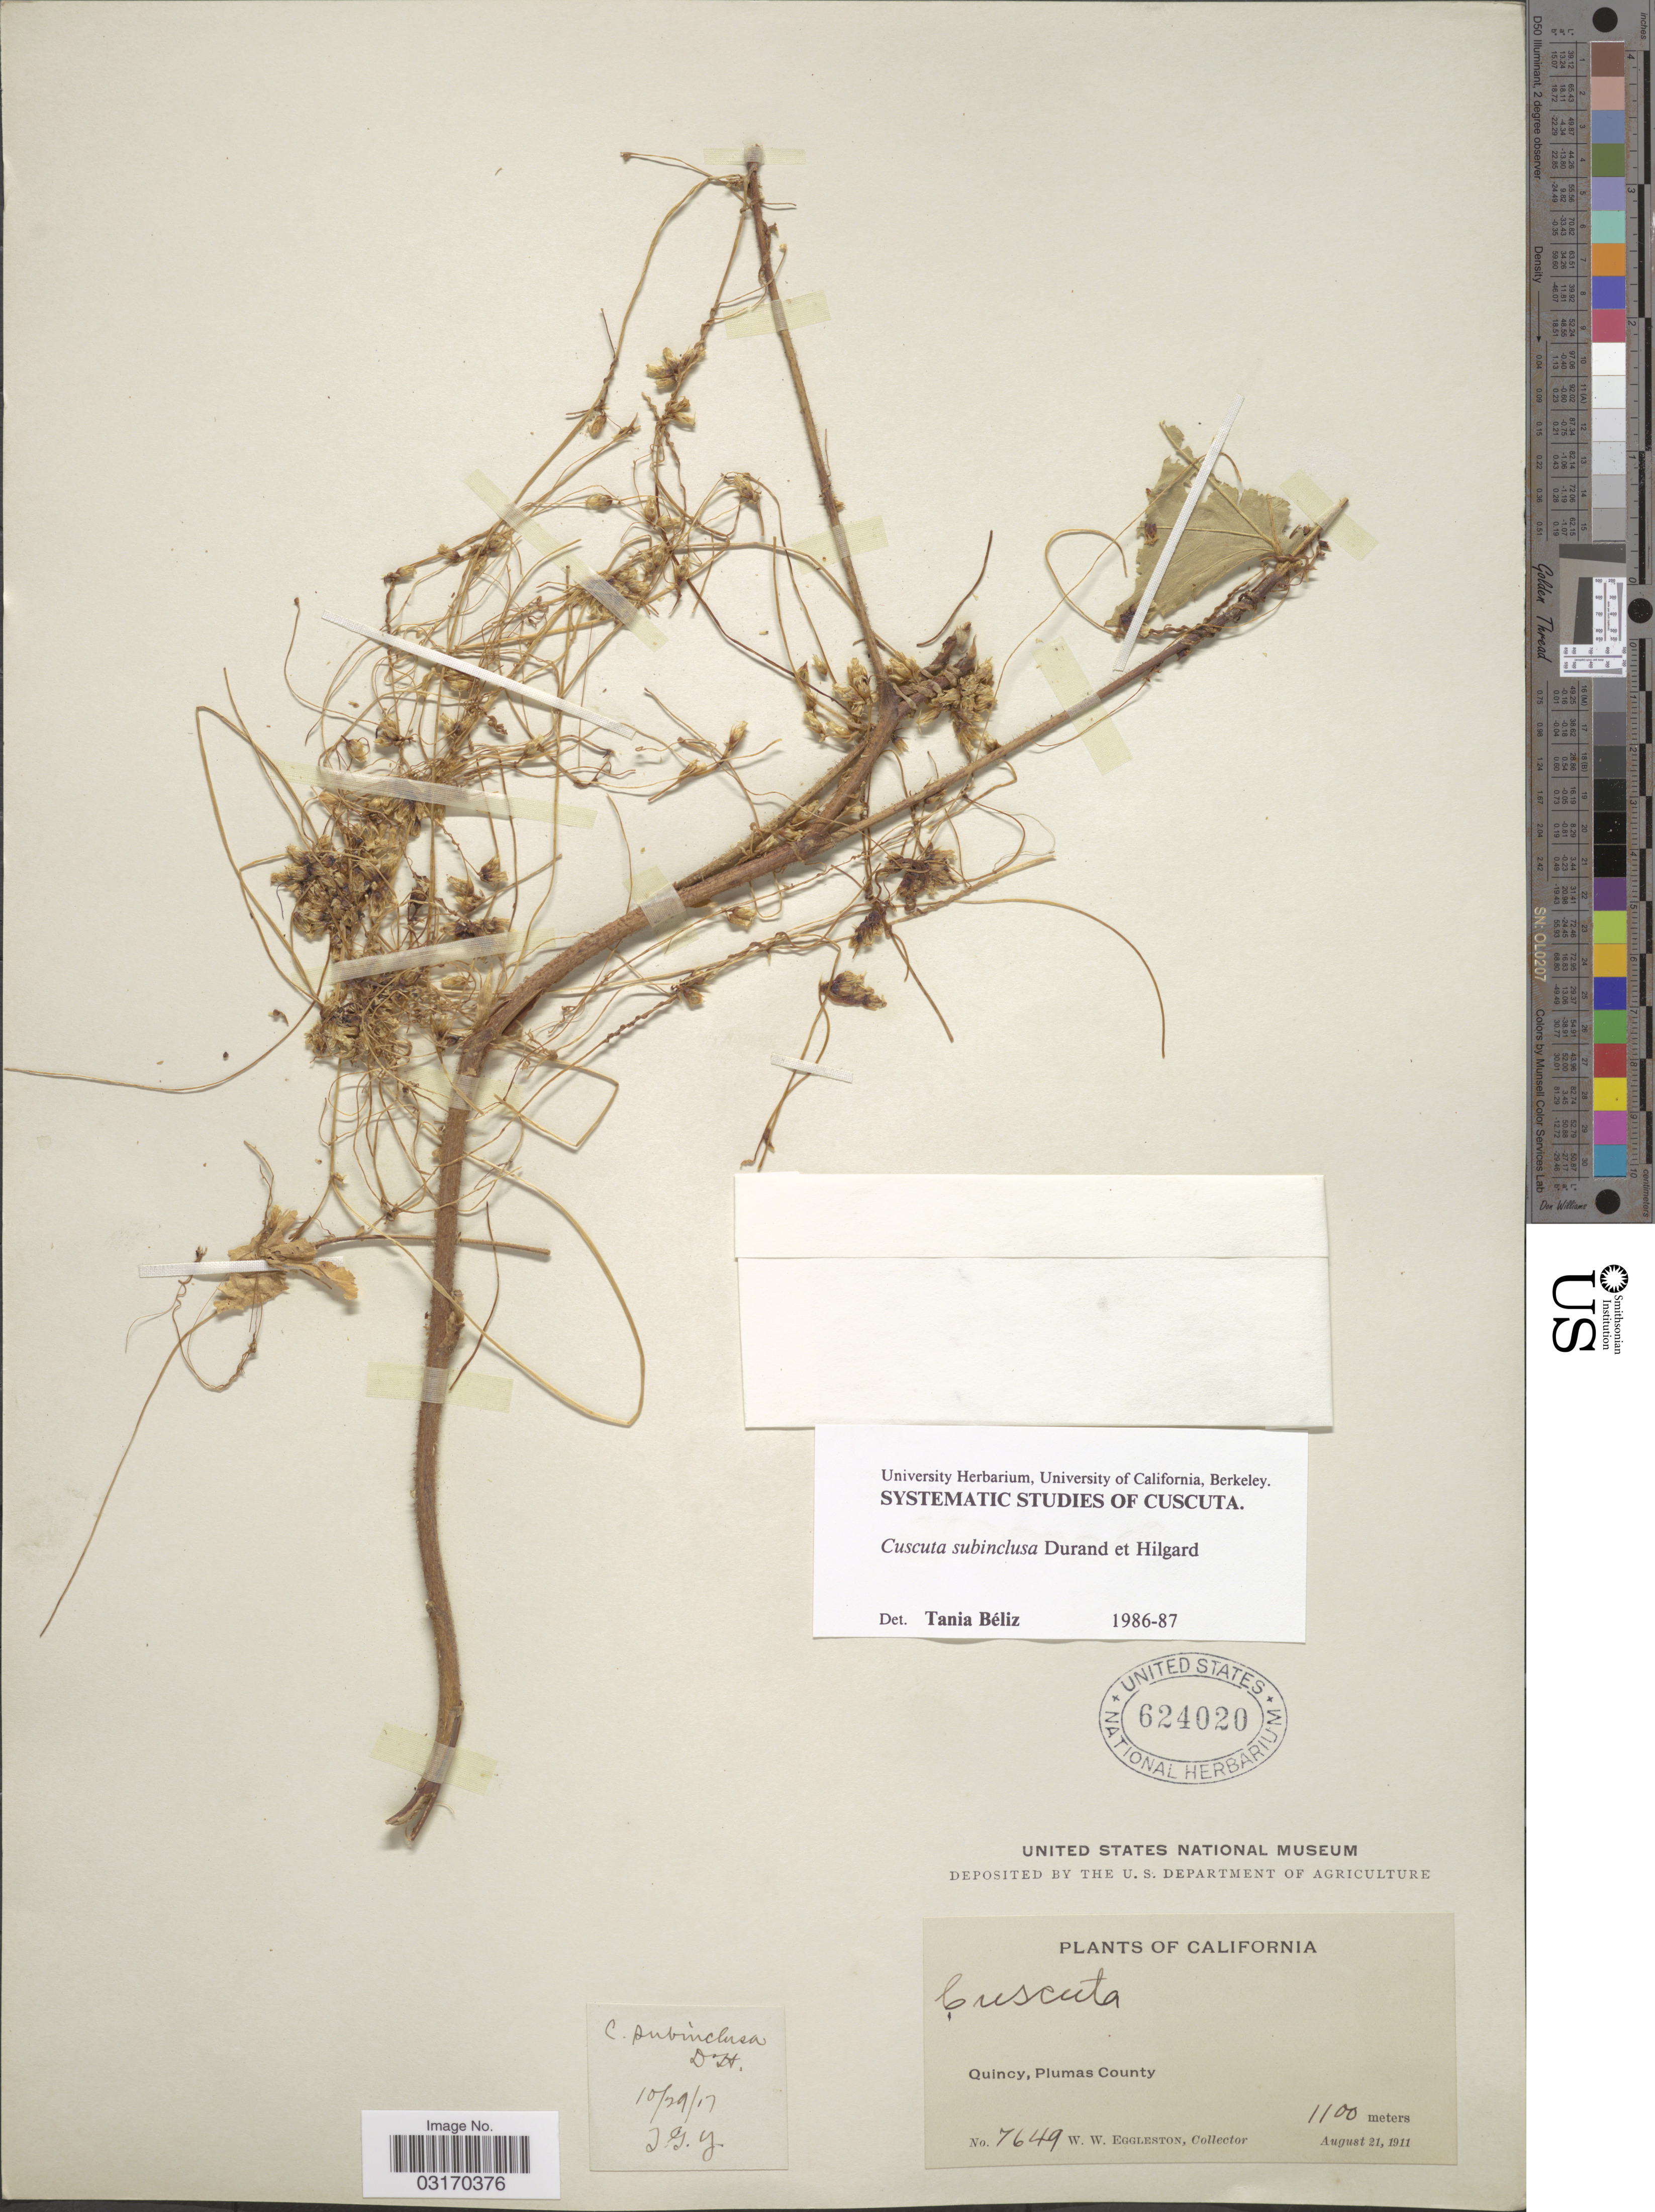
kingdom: Plantae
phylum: Tracheophyta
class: Magnoliopsida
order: Solanales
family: Convolvulaceae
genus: Cuscuta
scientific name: Cuscuta subinclusa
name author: Durand & Hilg.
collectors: W. W. Eggleston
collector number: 7649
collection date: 1911-08-21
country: United States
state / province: California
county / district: Plumas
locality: Quincy, Plumas County.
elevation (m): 1100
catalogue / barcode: US 624020